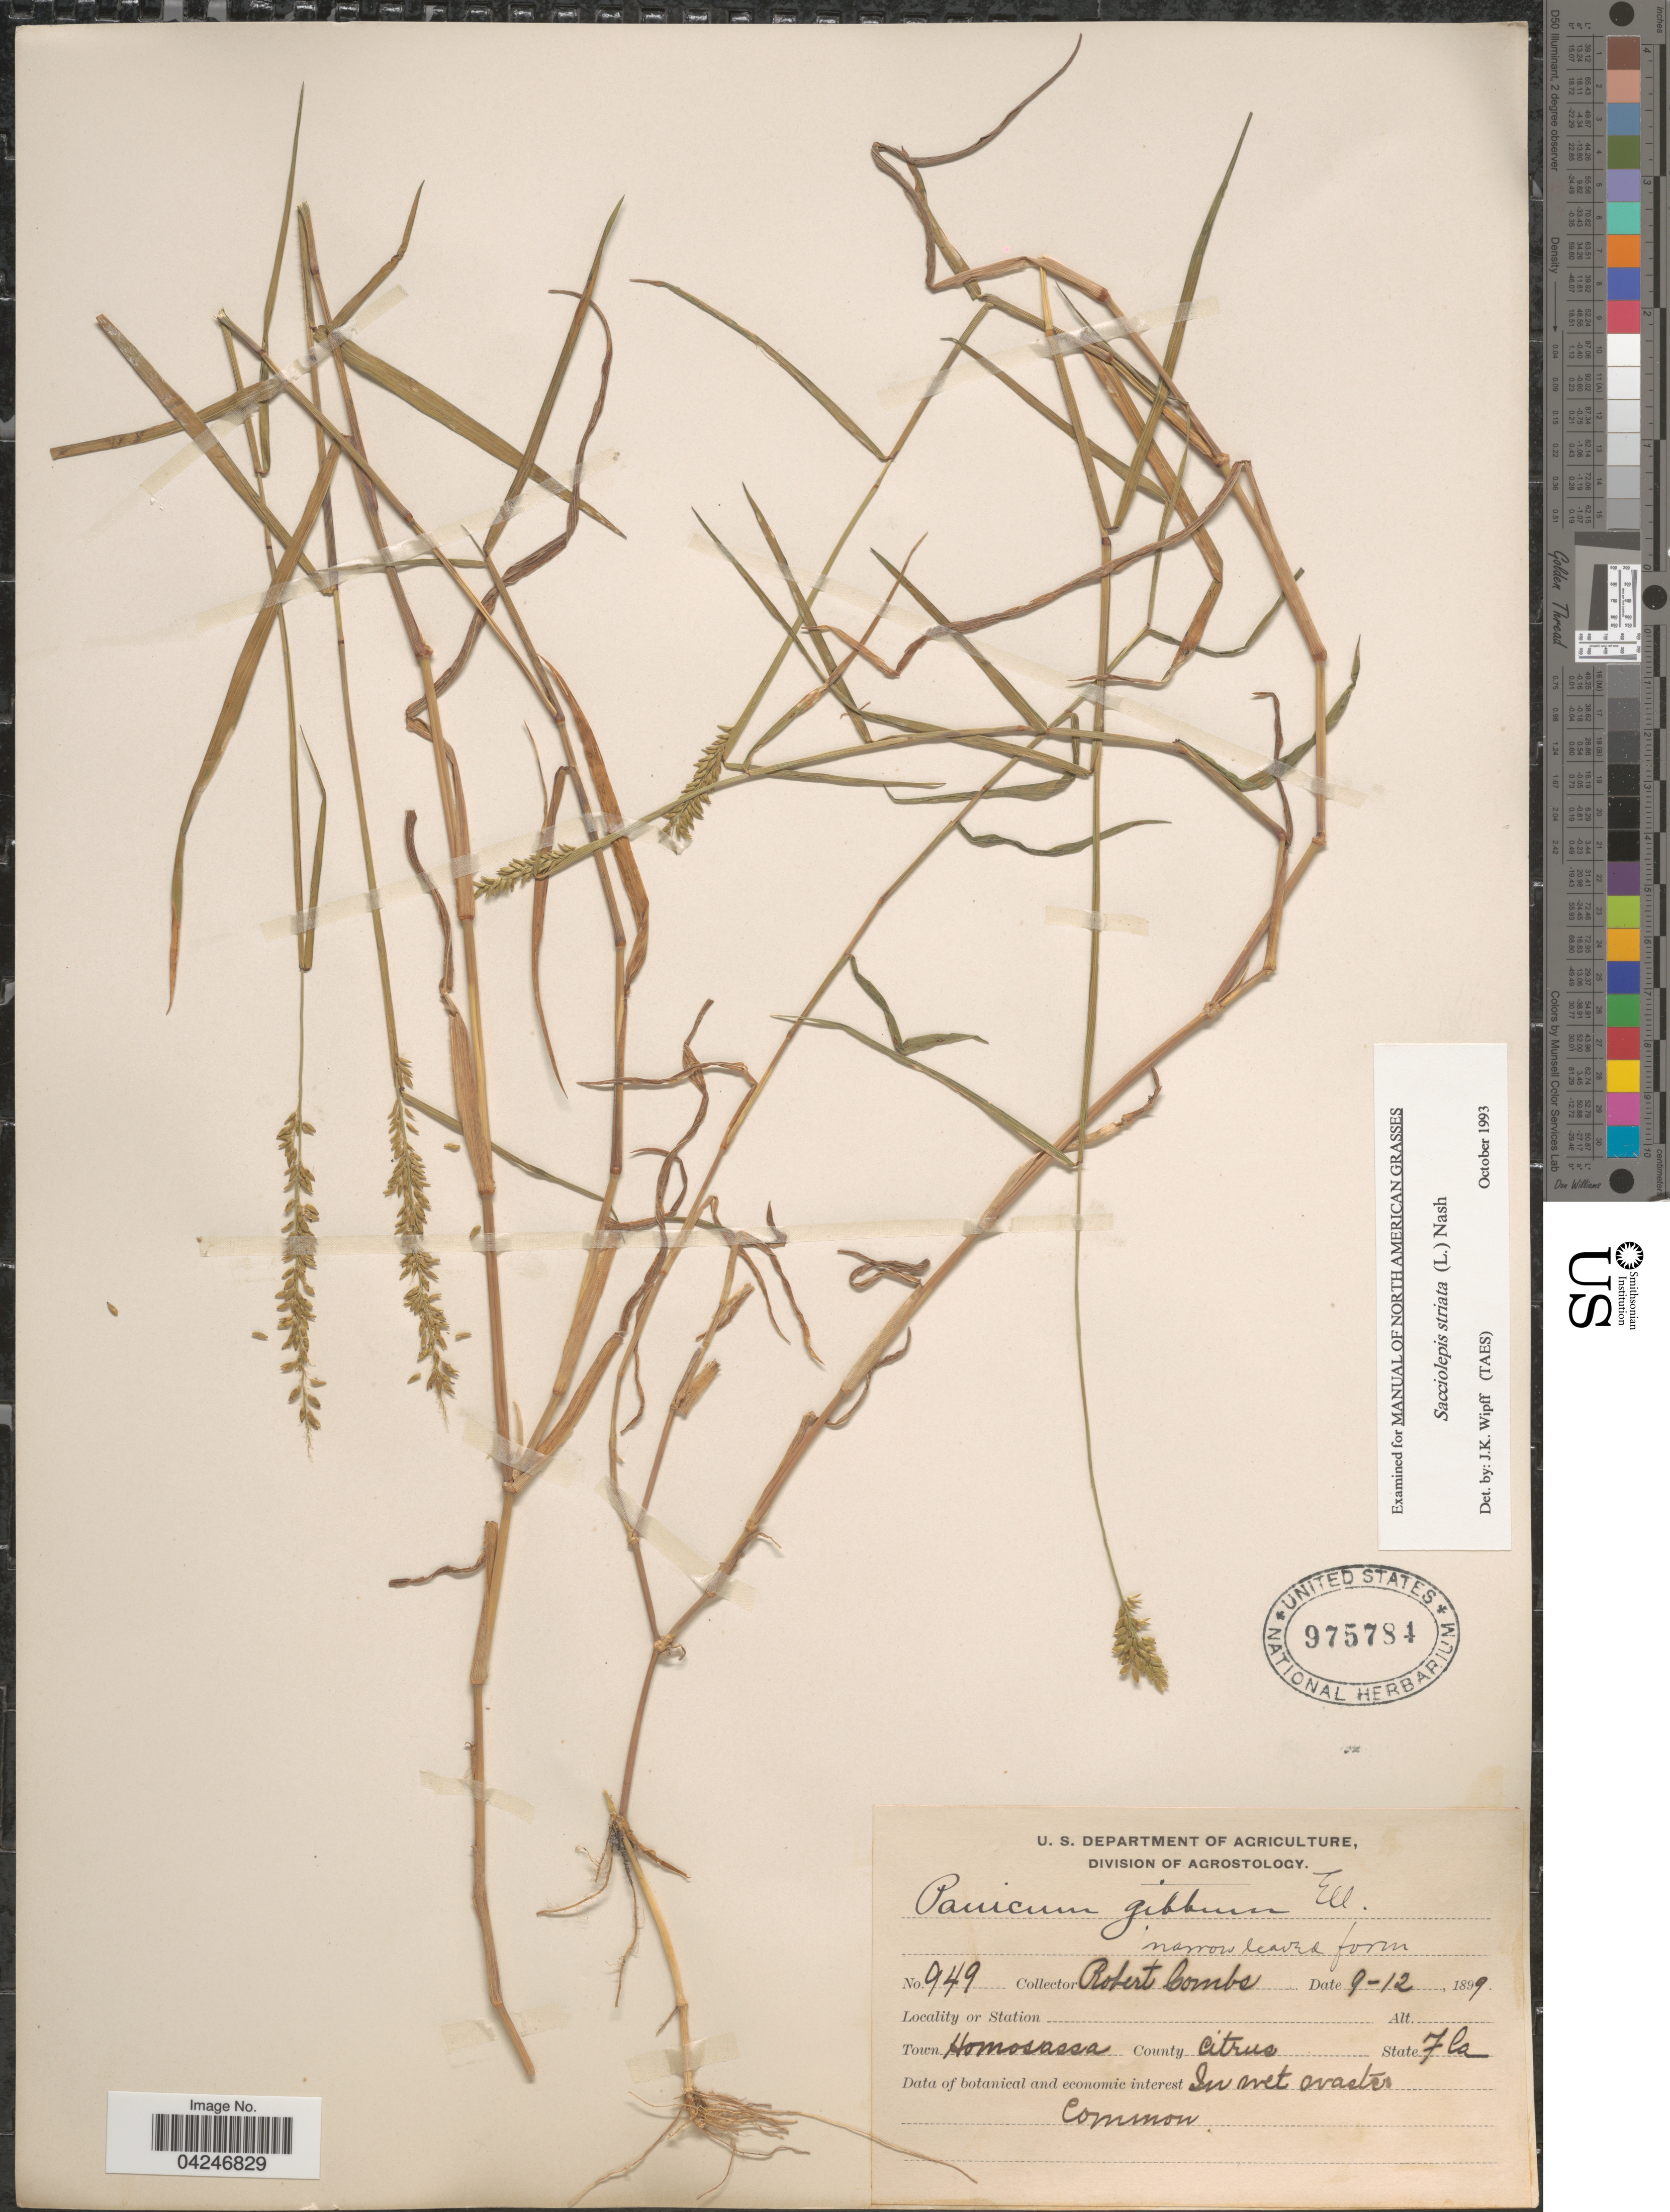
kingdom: Plantae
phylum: Tracheophyta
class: Liliopsida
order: Poales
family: Poaceae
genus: Sacciolepis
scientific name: Sacciolepis striata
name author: (L.) Nash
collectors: R. Combs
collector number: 949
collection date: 1899-09-12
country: United States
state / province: Florida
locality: Town Homosassa. County Citrus.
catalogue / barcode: US 975784